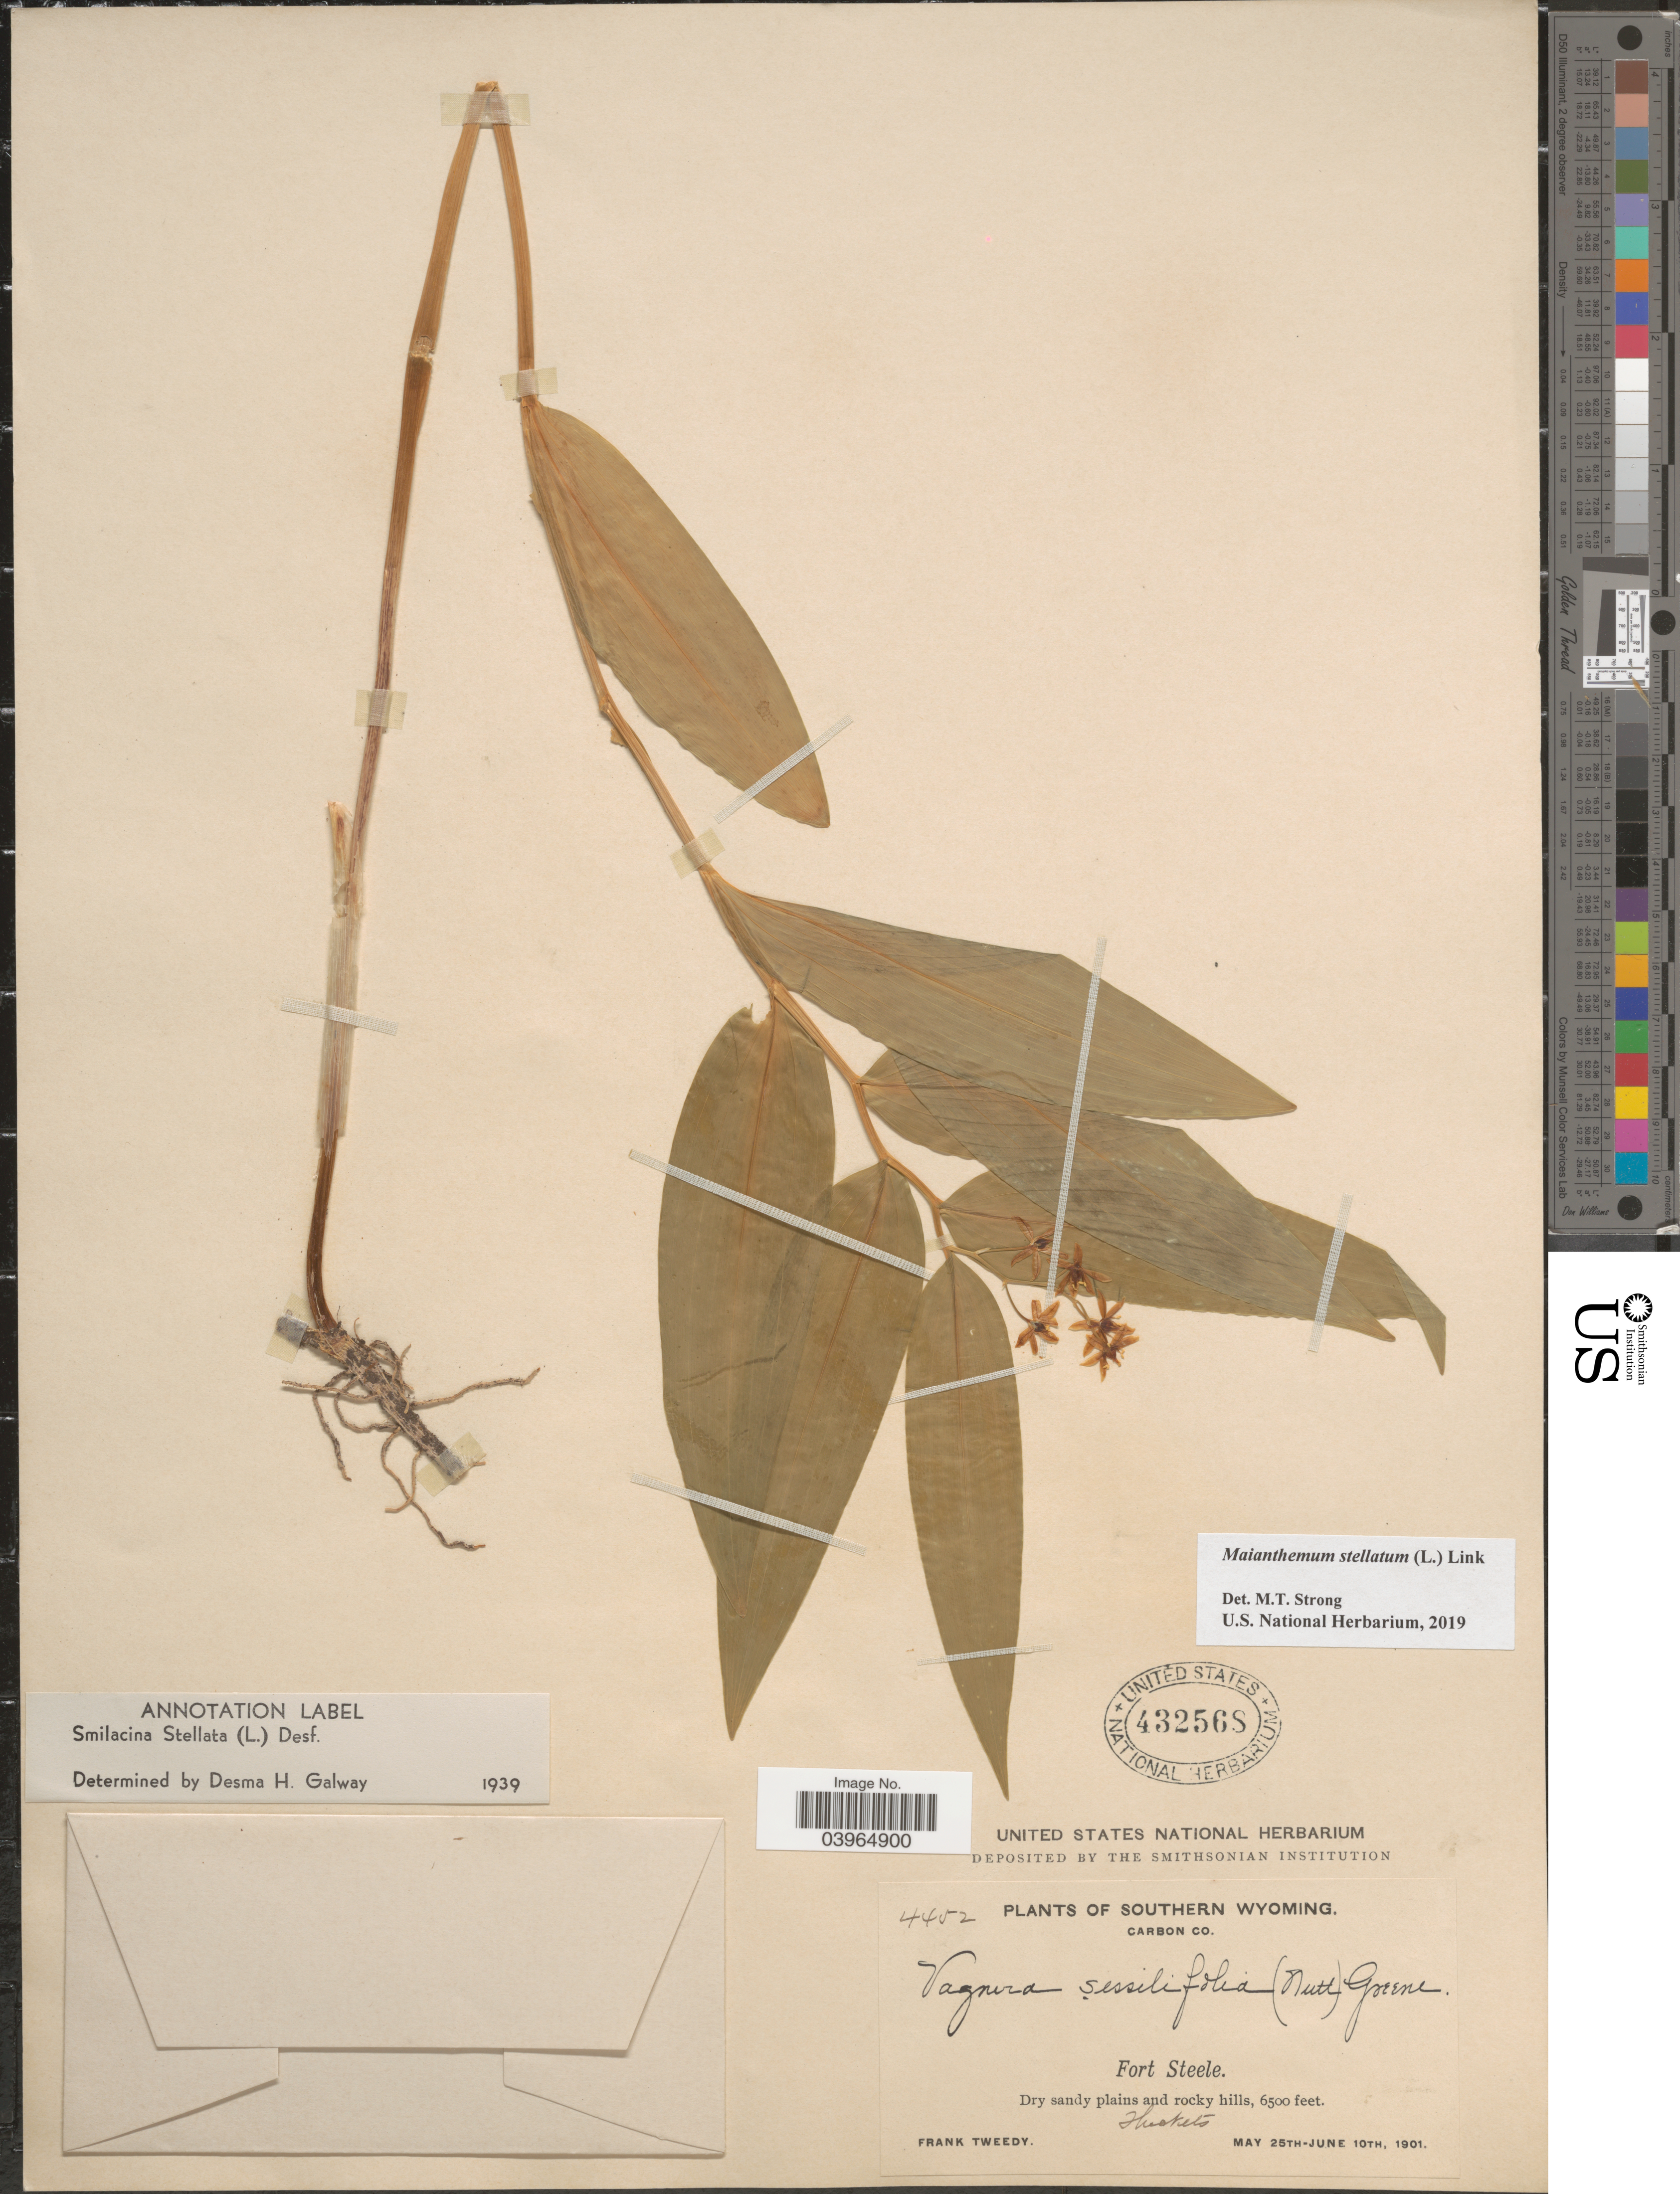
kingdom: Plantae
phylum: Tracheophyta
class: Liliopsida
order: Asparagales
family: Asparagaceae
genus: Maianthemum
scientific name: Maianthemum stellatum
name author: (L.) Link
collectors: F. Tweedy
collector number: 4452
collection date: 1901-05-25/1901-06-10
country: United States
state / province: Wyoming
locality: Southern Wyoming. Carbon Co. Fort Steele.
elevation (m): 1981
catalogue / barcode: US 432568